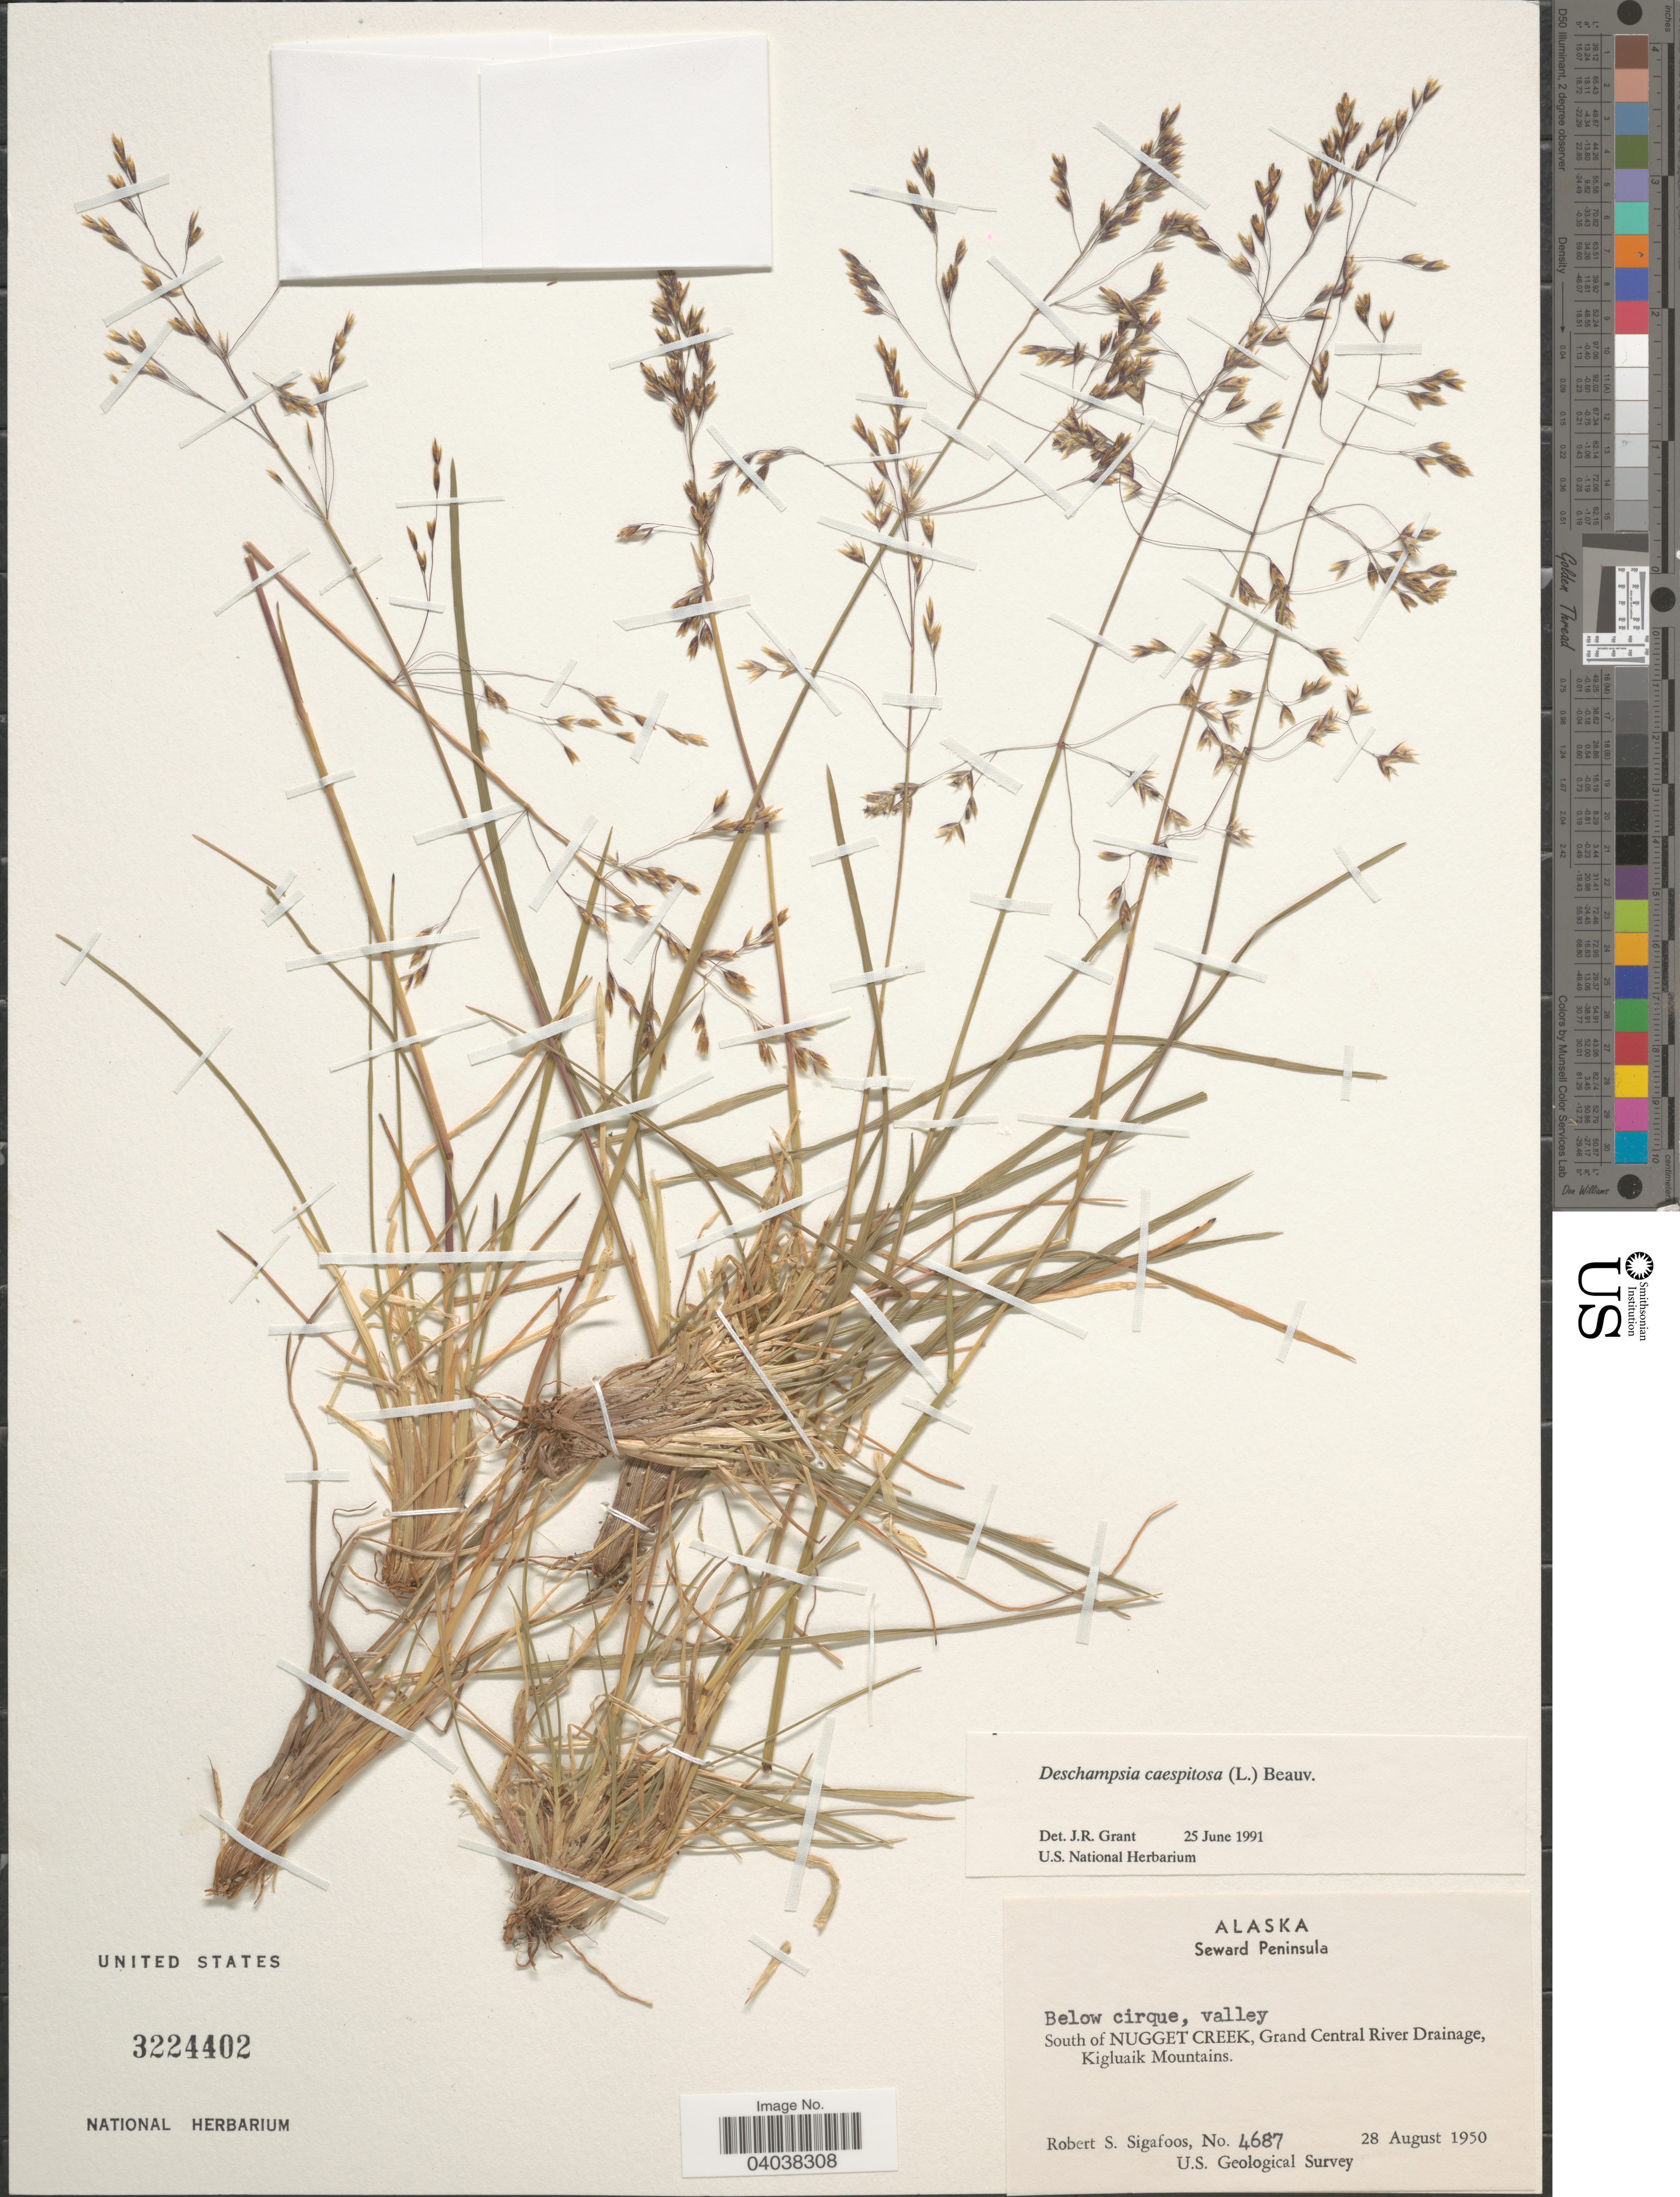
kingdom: Plantae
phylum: Tracheophyta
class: Liliopsida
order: Poales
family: Poaceae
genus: Deschampsia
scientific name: Deschampsia cespitosa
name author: (L.) P. Beauv.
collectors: R. Sigafoos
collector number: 4687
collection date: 1950-08-28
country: United States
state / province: Alaska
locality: Seward Peninsula. Below cirque, valley. South of Nugget Creek, Grand Central River Drainage, Kigluaik Mountains.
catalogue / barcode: US 3224402